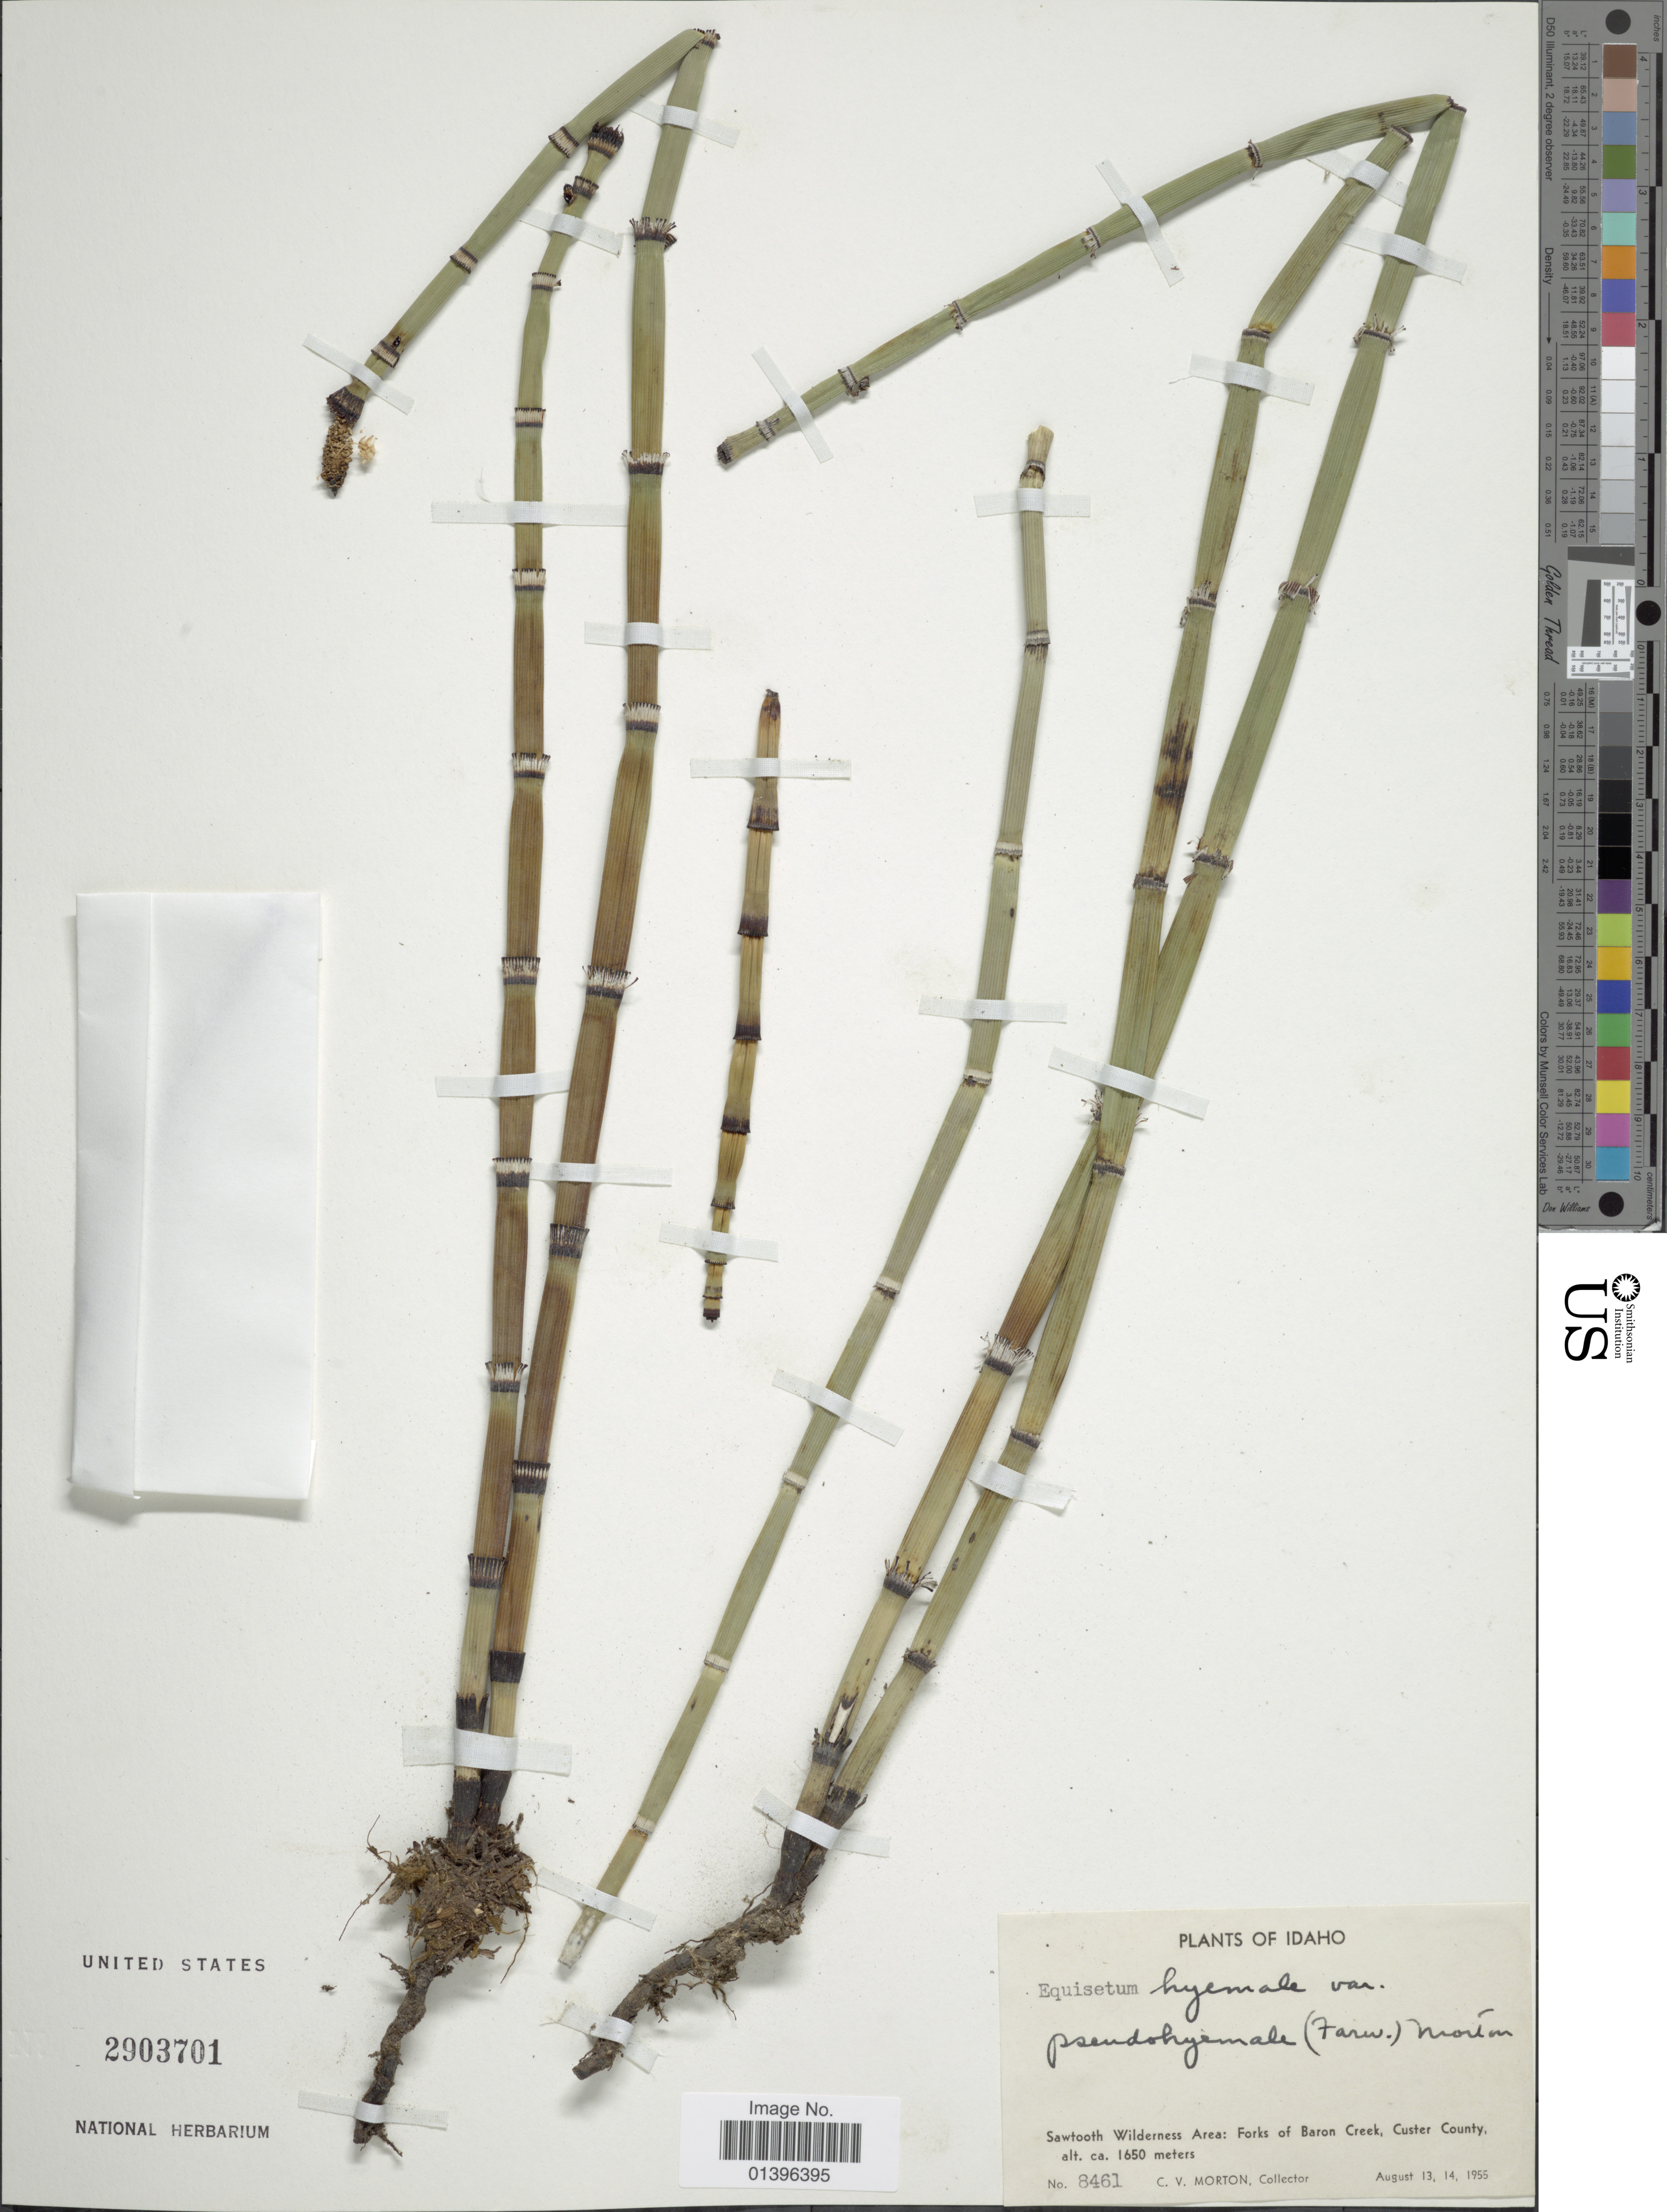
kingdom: Plantae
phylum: Tracheophyta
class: Polypodiopsida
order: Equisetales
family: Equisetaceae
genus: Equisetum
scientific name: Equisetum hyemale var. affine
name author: (Engelm.) A.A. Eaton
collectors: C. V. Morton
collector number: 8461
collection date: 1955-08-13/1955-08-14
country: United States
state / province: Idaho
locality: Sawtooth Wilderness Area: Forks of Baron Creek, Custer County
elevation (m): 1650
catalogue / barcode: US 2903701